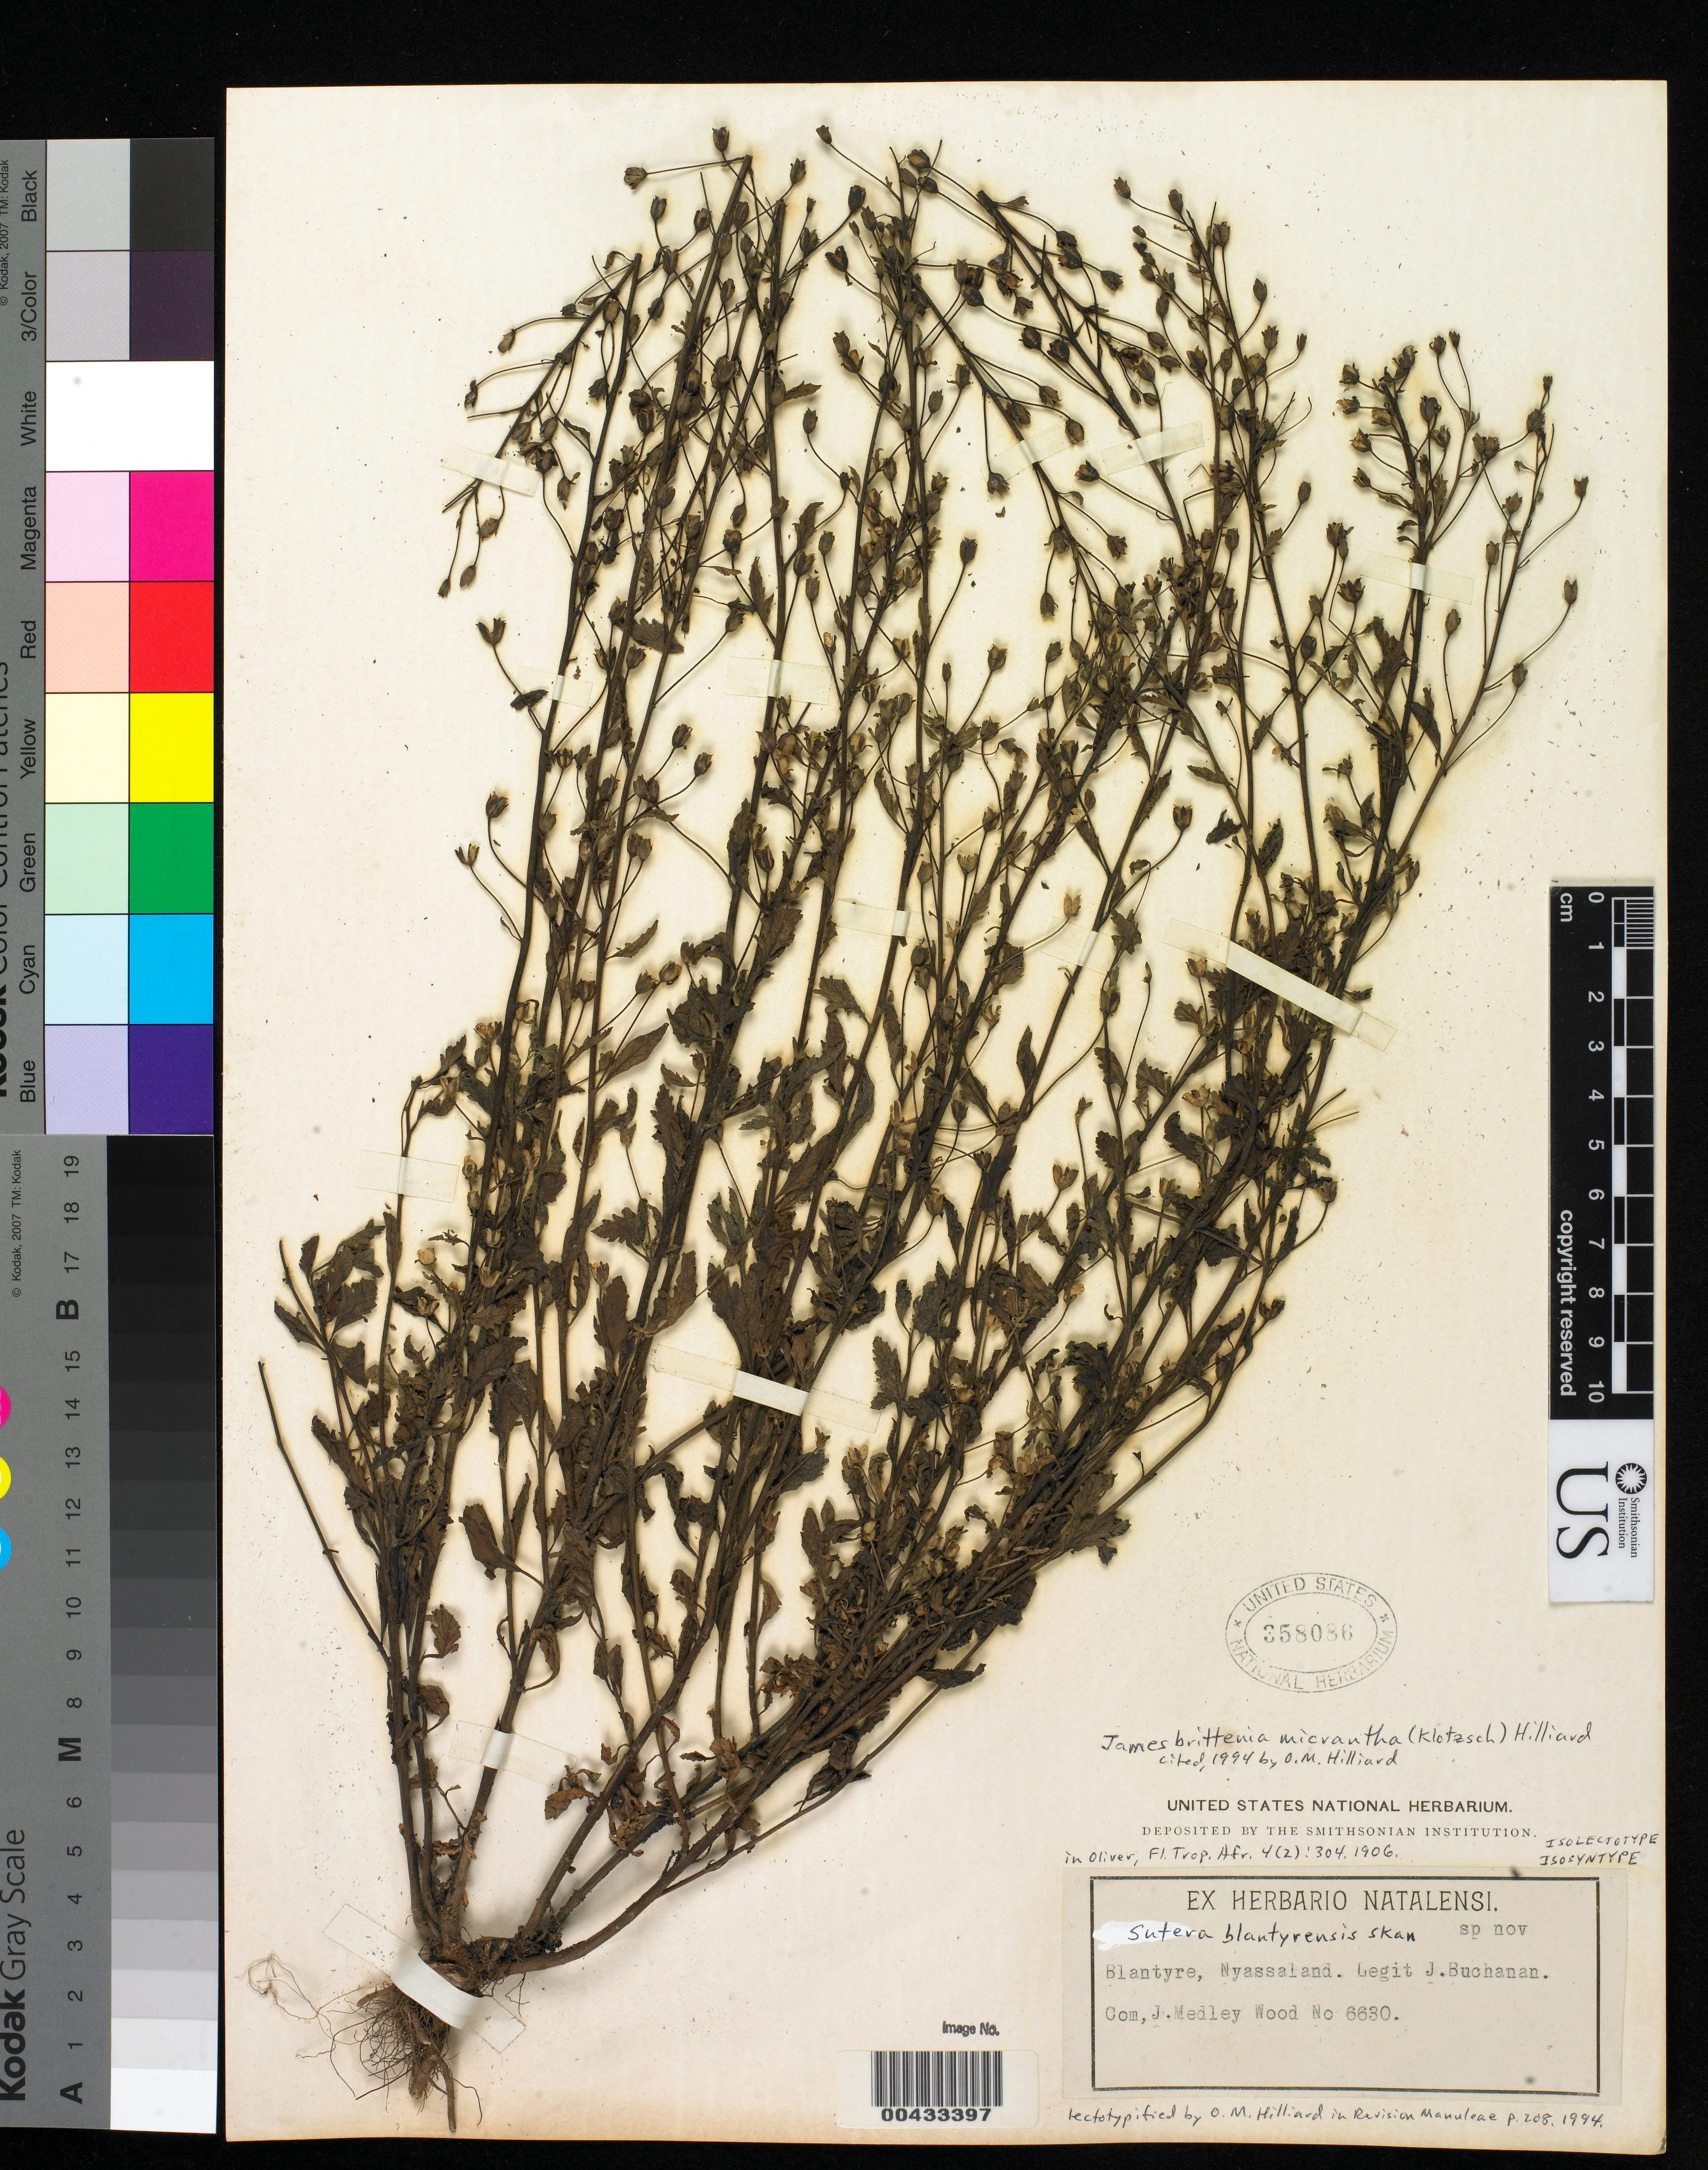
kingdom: Plantae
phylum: Tracheophyta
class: Magnoliopsida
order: Lamiales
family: Scrophulariaceae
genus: Sutera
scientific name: Sutera blantyrensis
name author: Skan in Oliv.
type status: Isolectotype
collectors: J. M. Wood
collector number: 6630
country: Malawi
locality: Blantyre.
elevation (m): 1524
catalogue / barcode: US 358086